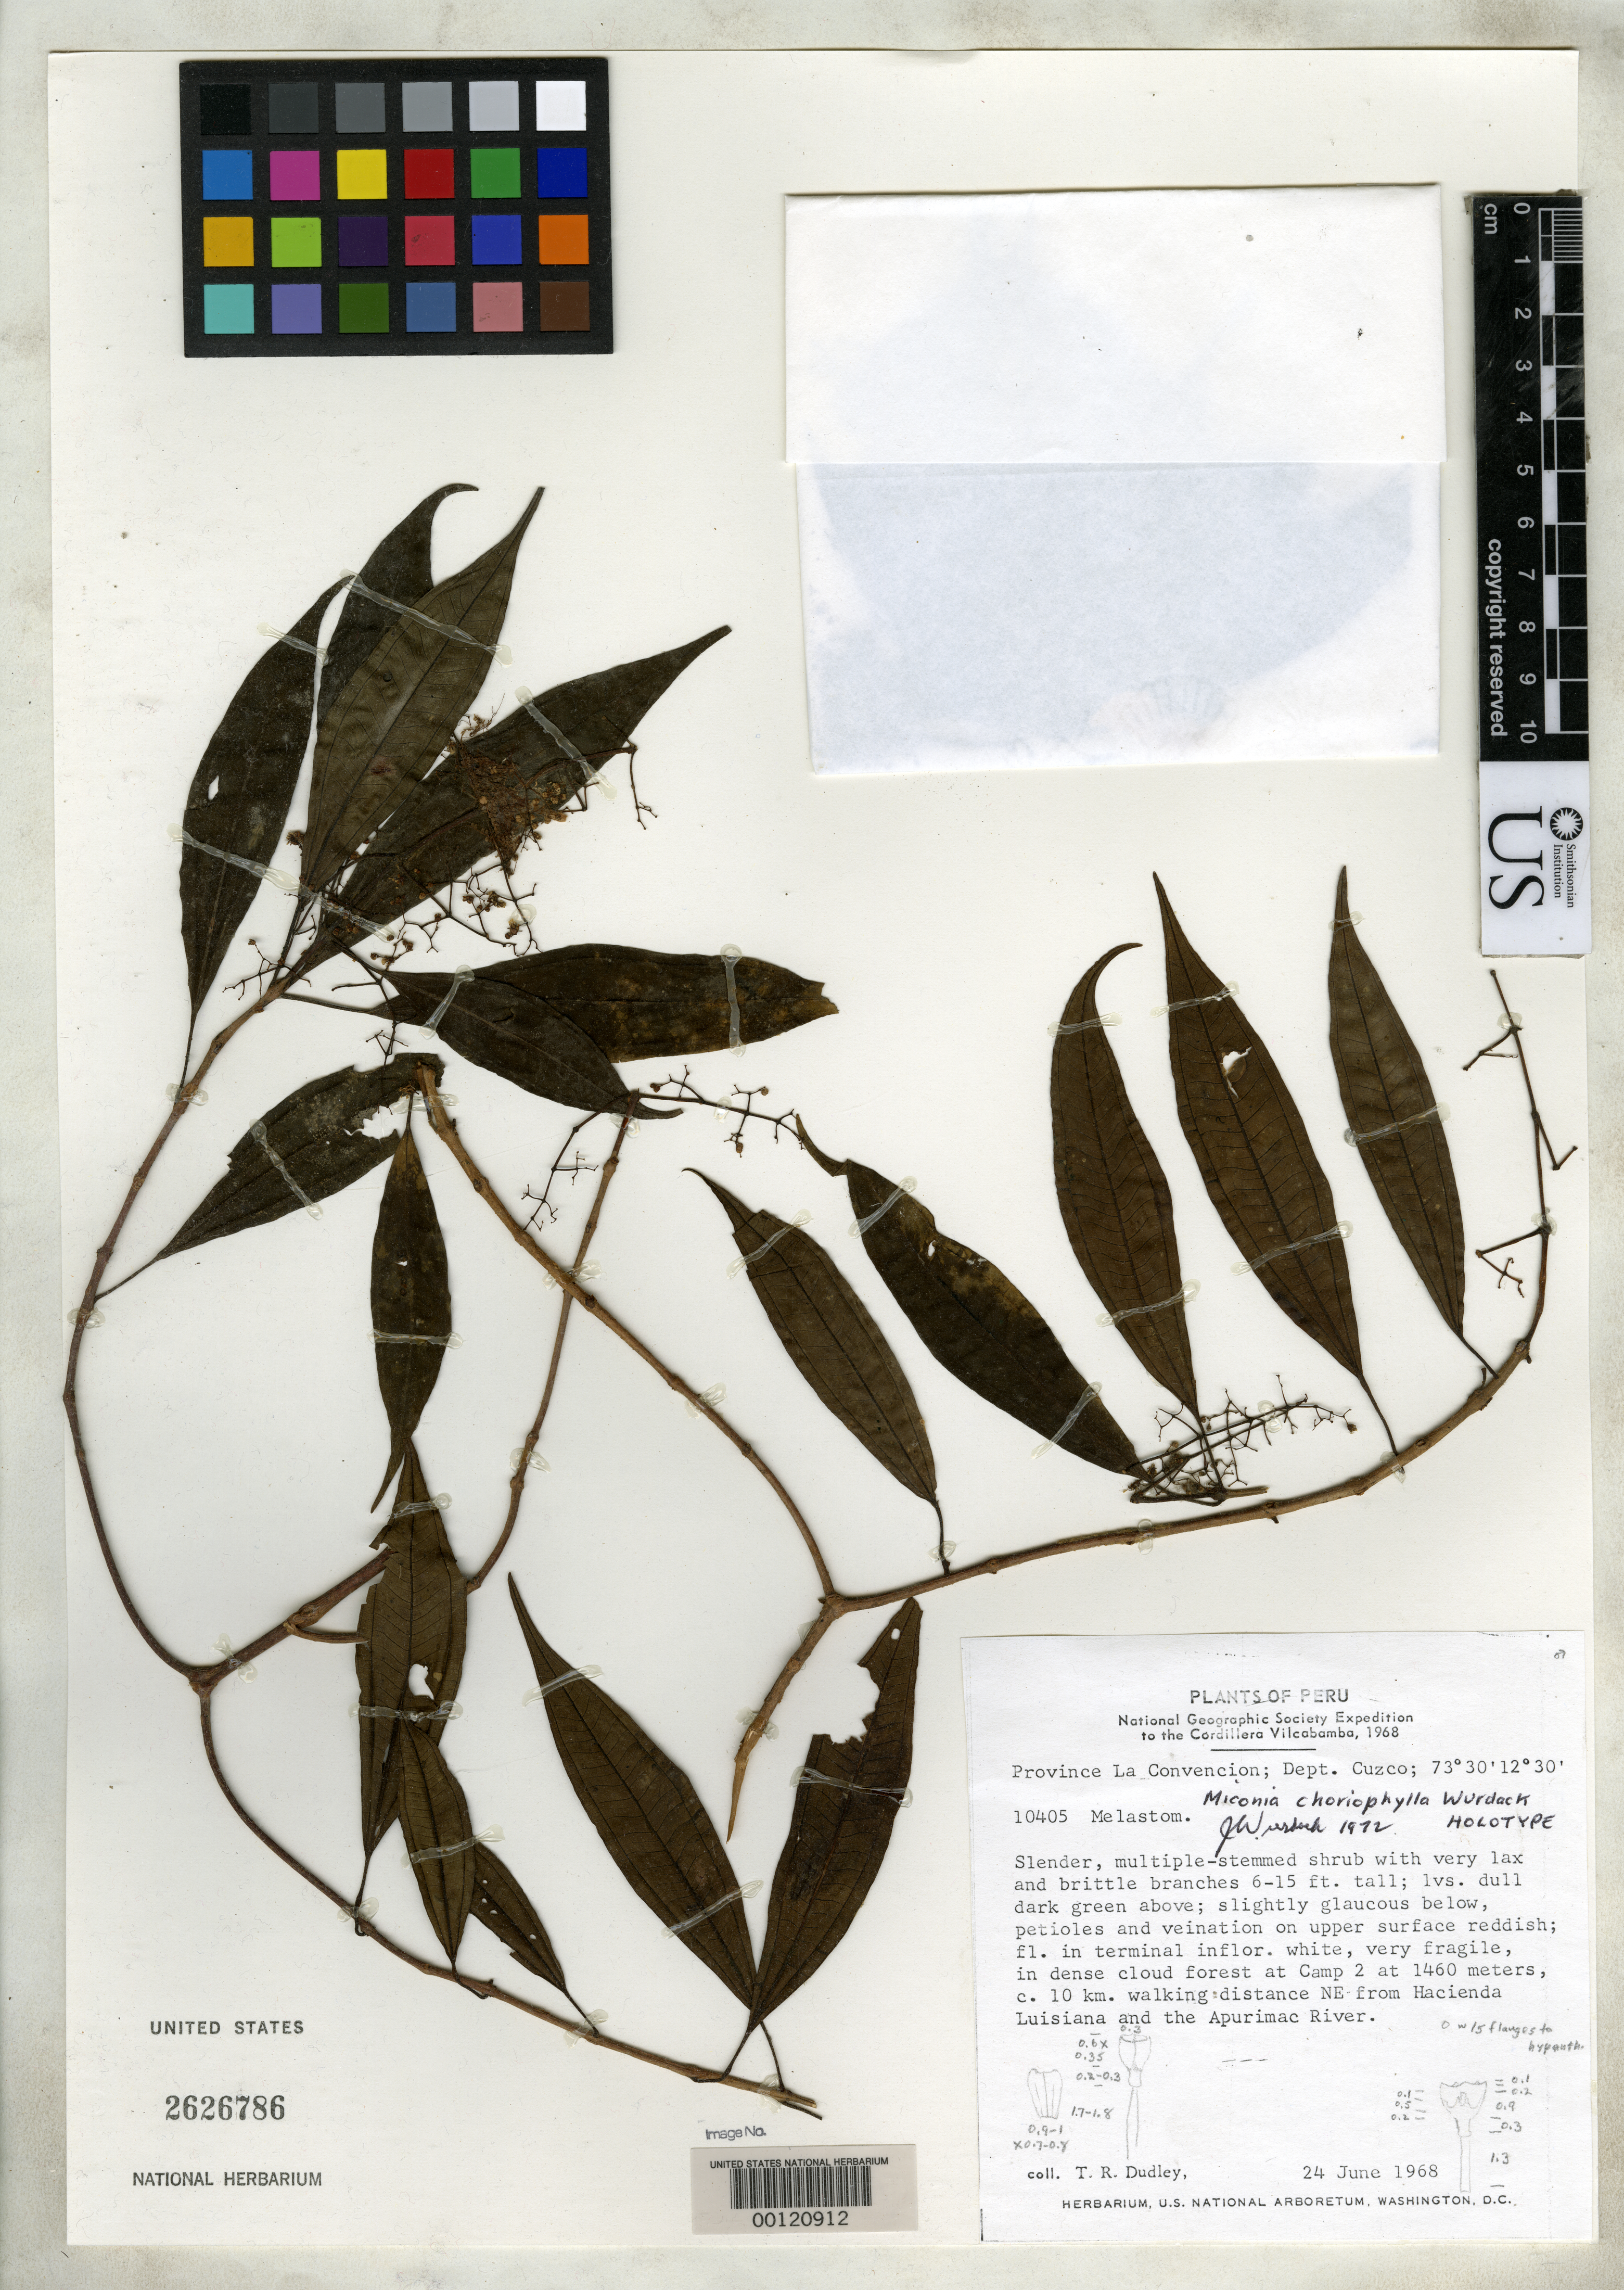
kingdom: Plantae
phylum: Tracheophyta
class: Magnoliopsida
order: Myrtales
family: Melastomataceae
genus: Miconia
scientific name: Miconia choriophylla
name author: Wurdack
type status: Holotype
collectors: T. R. Dudley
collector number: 10405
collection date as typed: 24 Jun 1968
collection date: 1968-06-24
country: Peru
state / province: Cusco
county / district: La Convención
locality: Cordillera Vilcabamba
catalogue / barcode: US 2626786